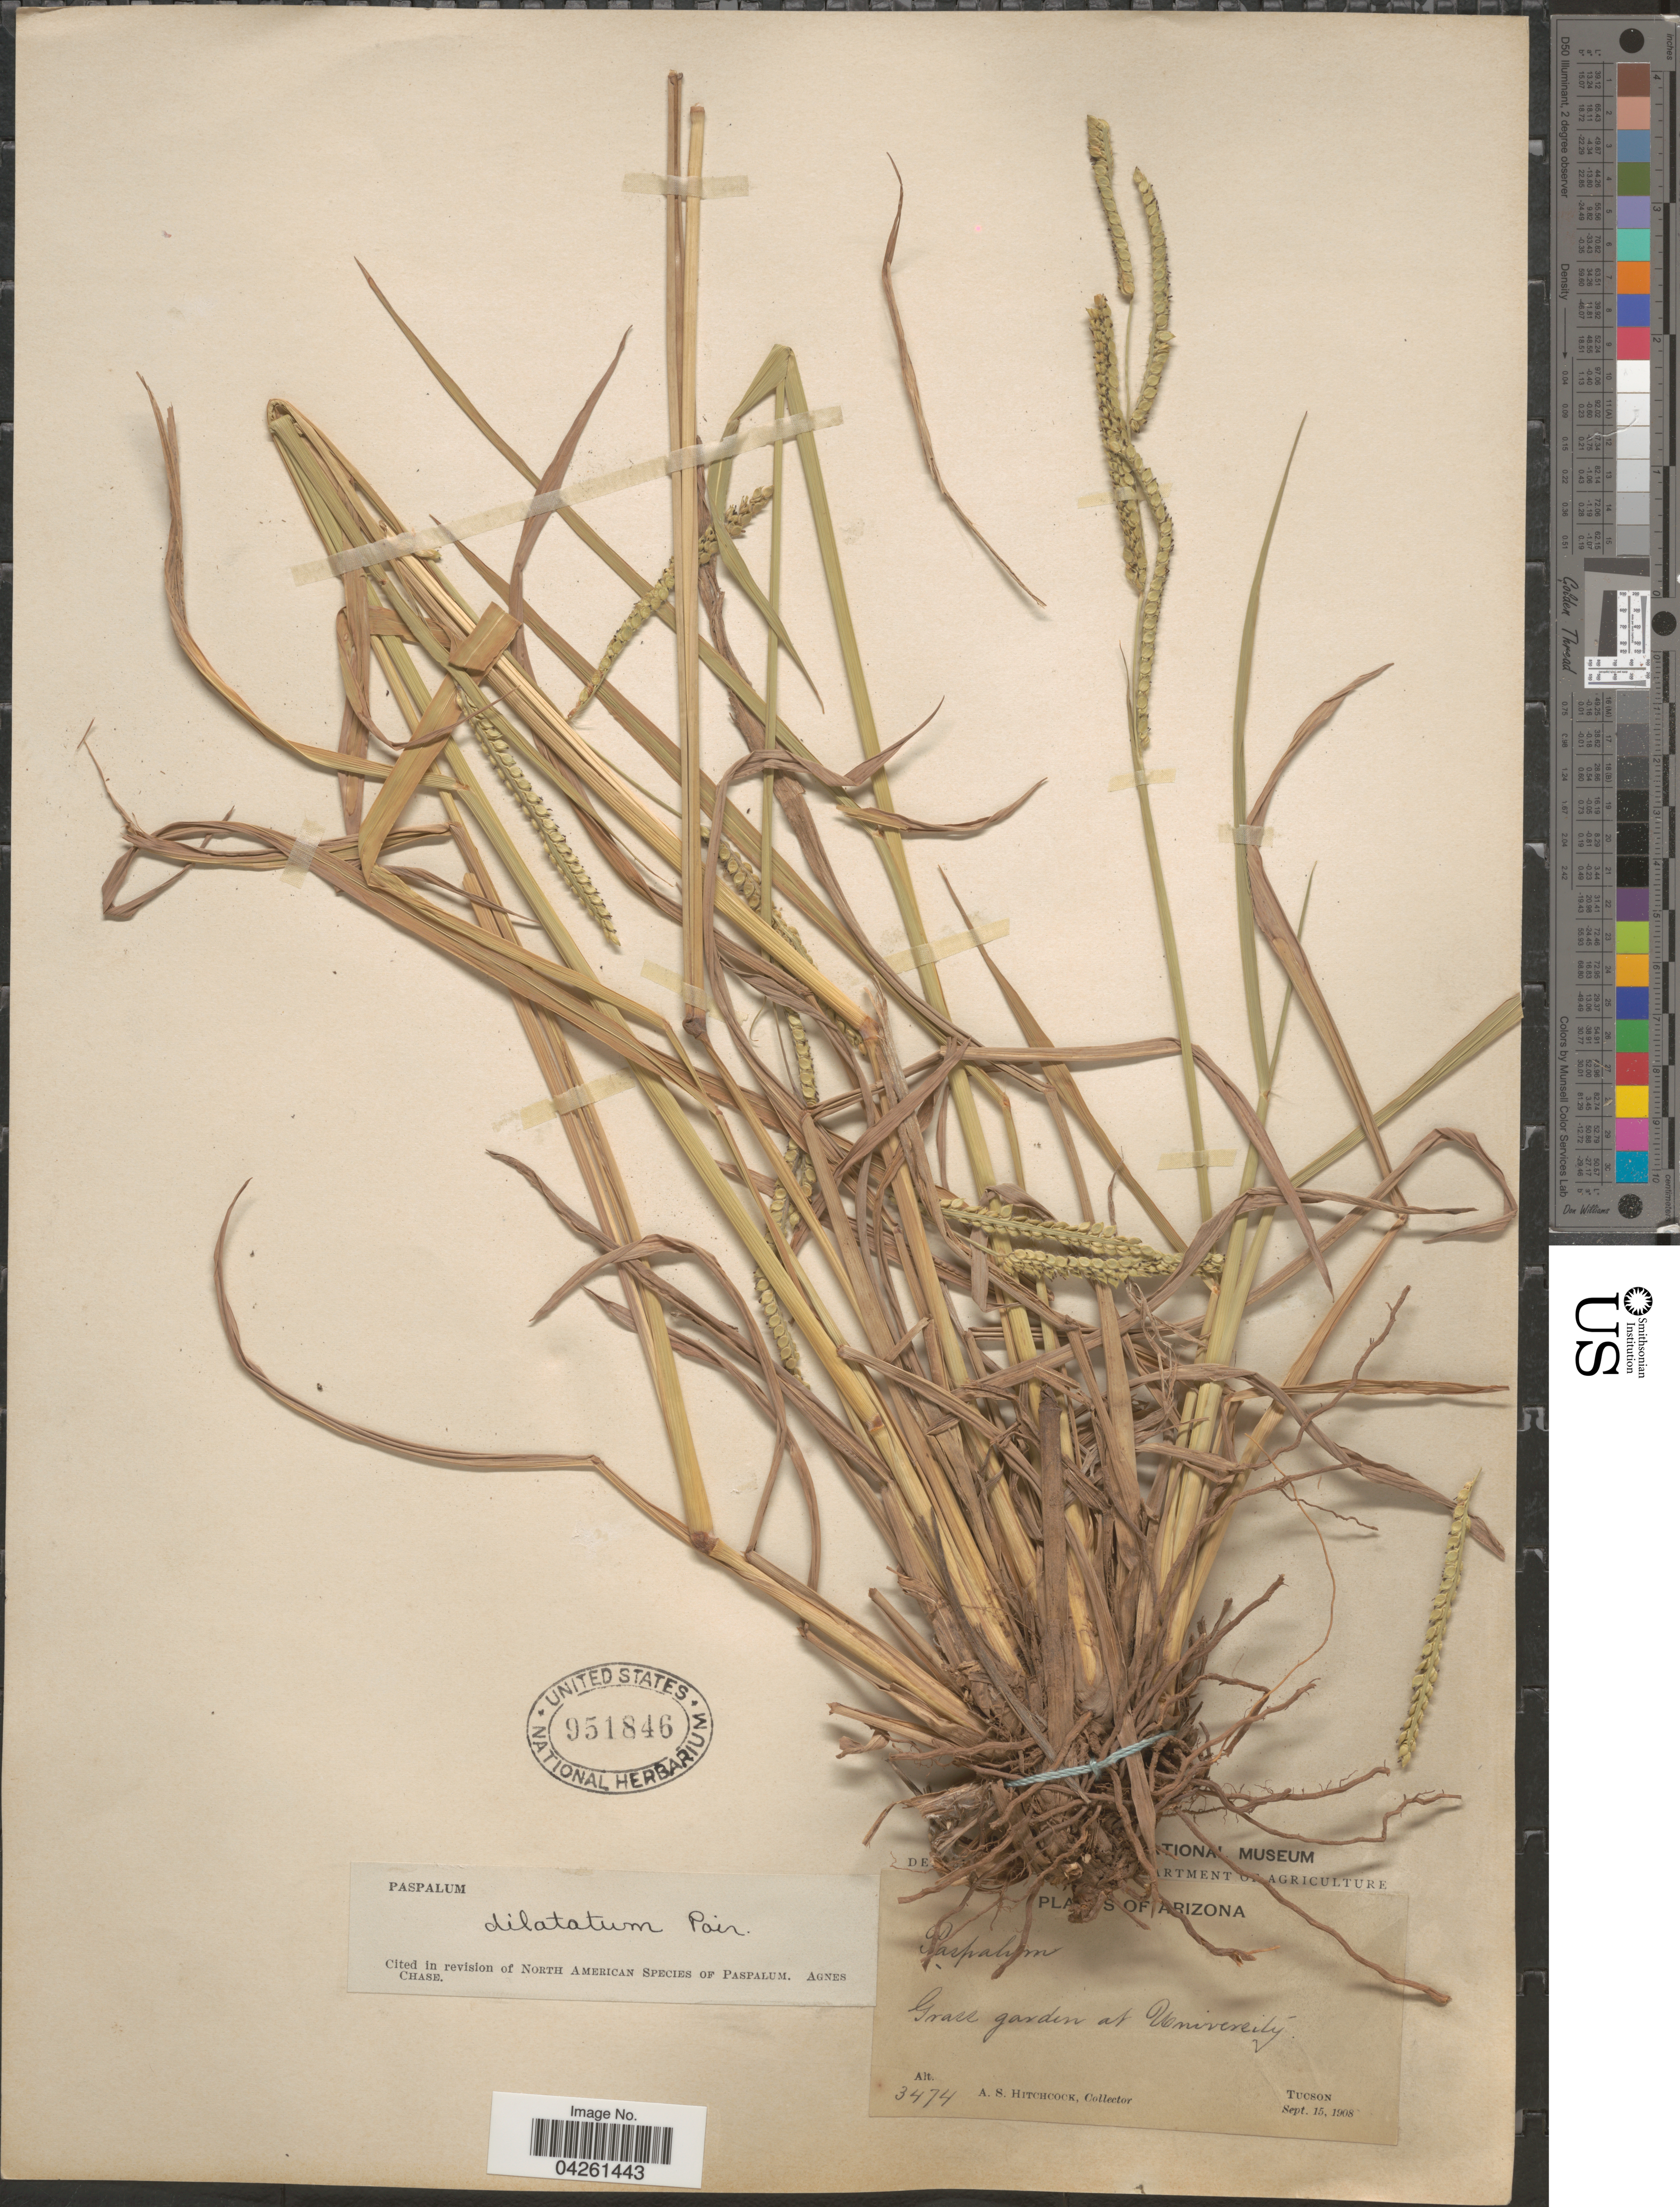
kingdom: Plantae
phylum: Tracheophyta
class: Liliopsida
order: Poales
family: Poaceae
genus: Paspalum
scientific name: Paspalum dilatatum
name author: Poir.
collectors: A. S. Hitchcock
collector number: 3474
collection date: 1908-09-15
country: United States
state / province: Arizona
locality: Grass garden at University. Tucson.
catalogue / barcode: US 951846